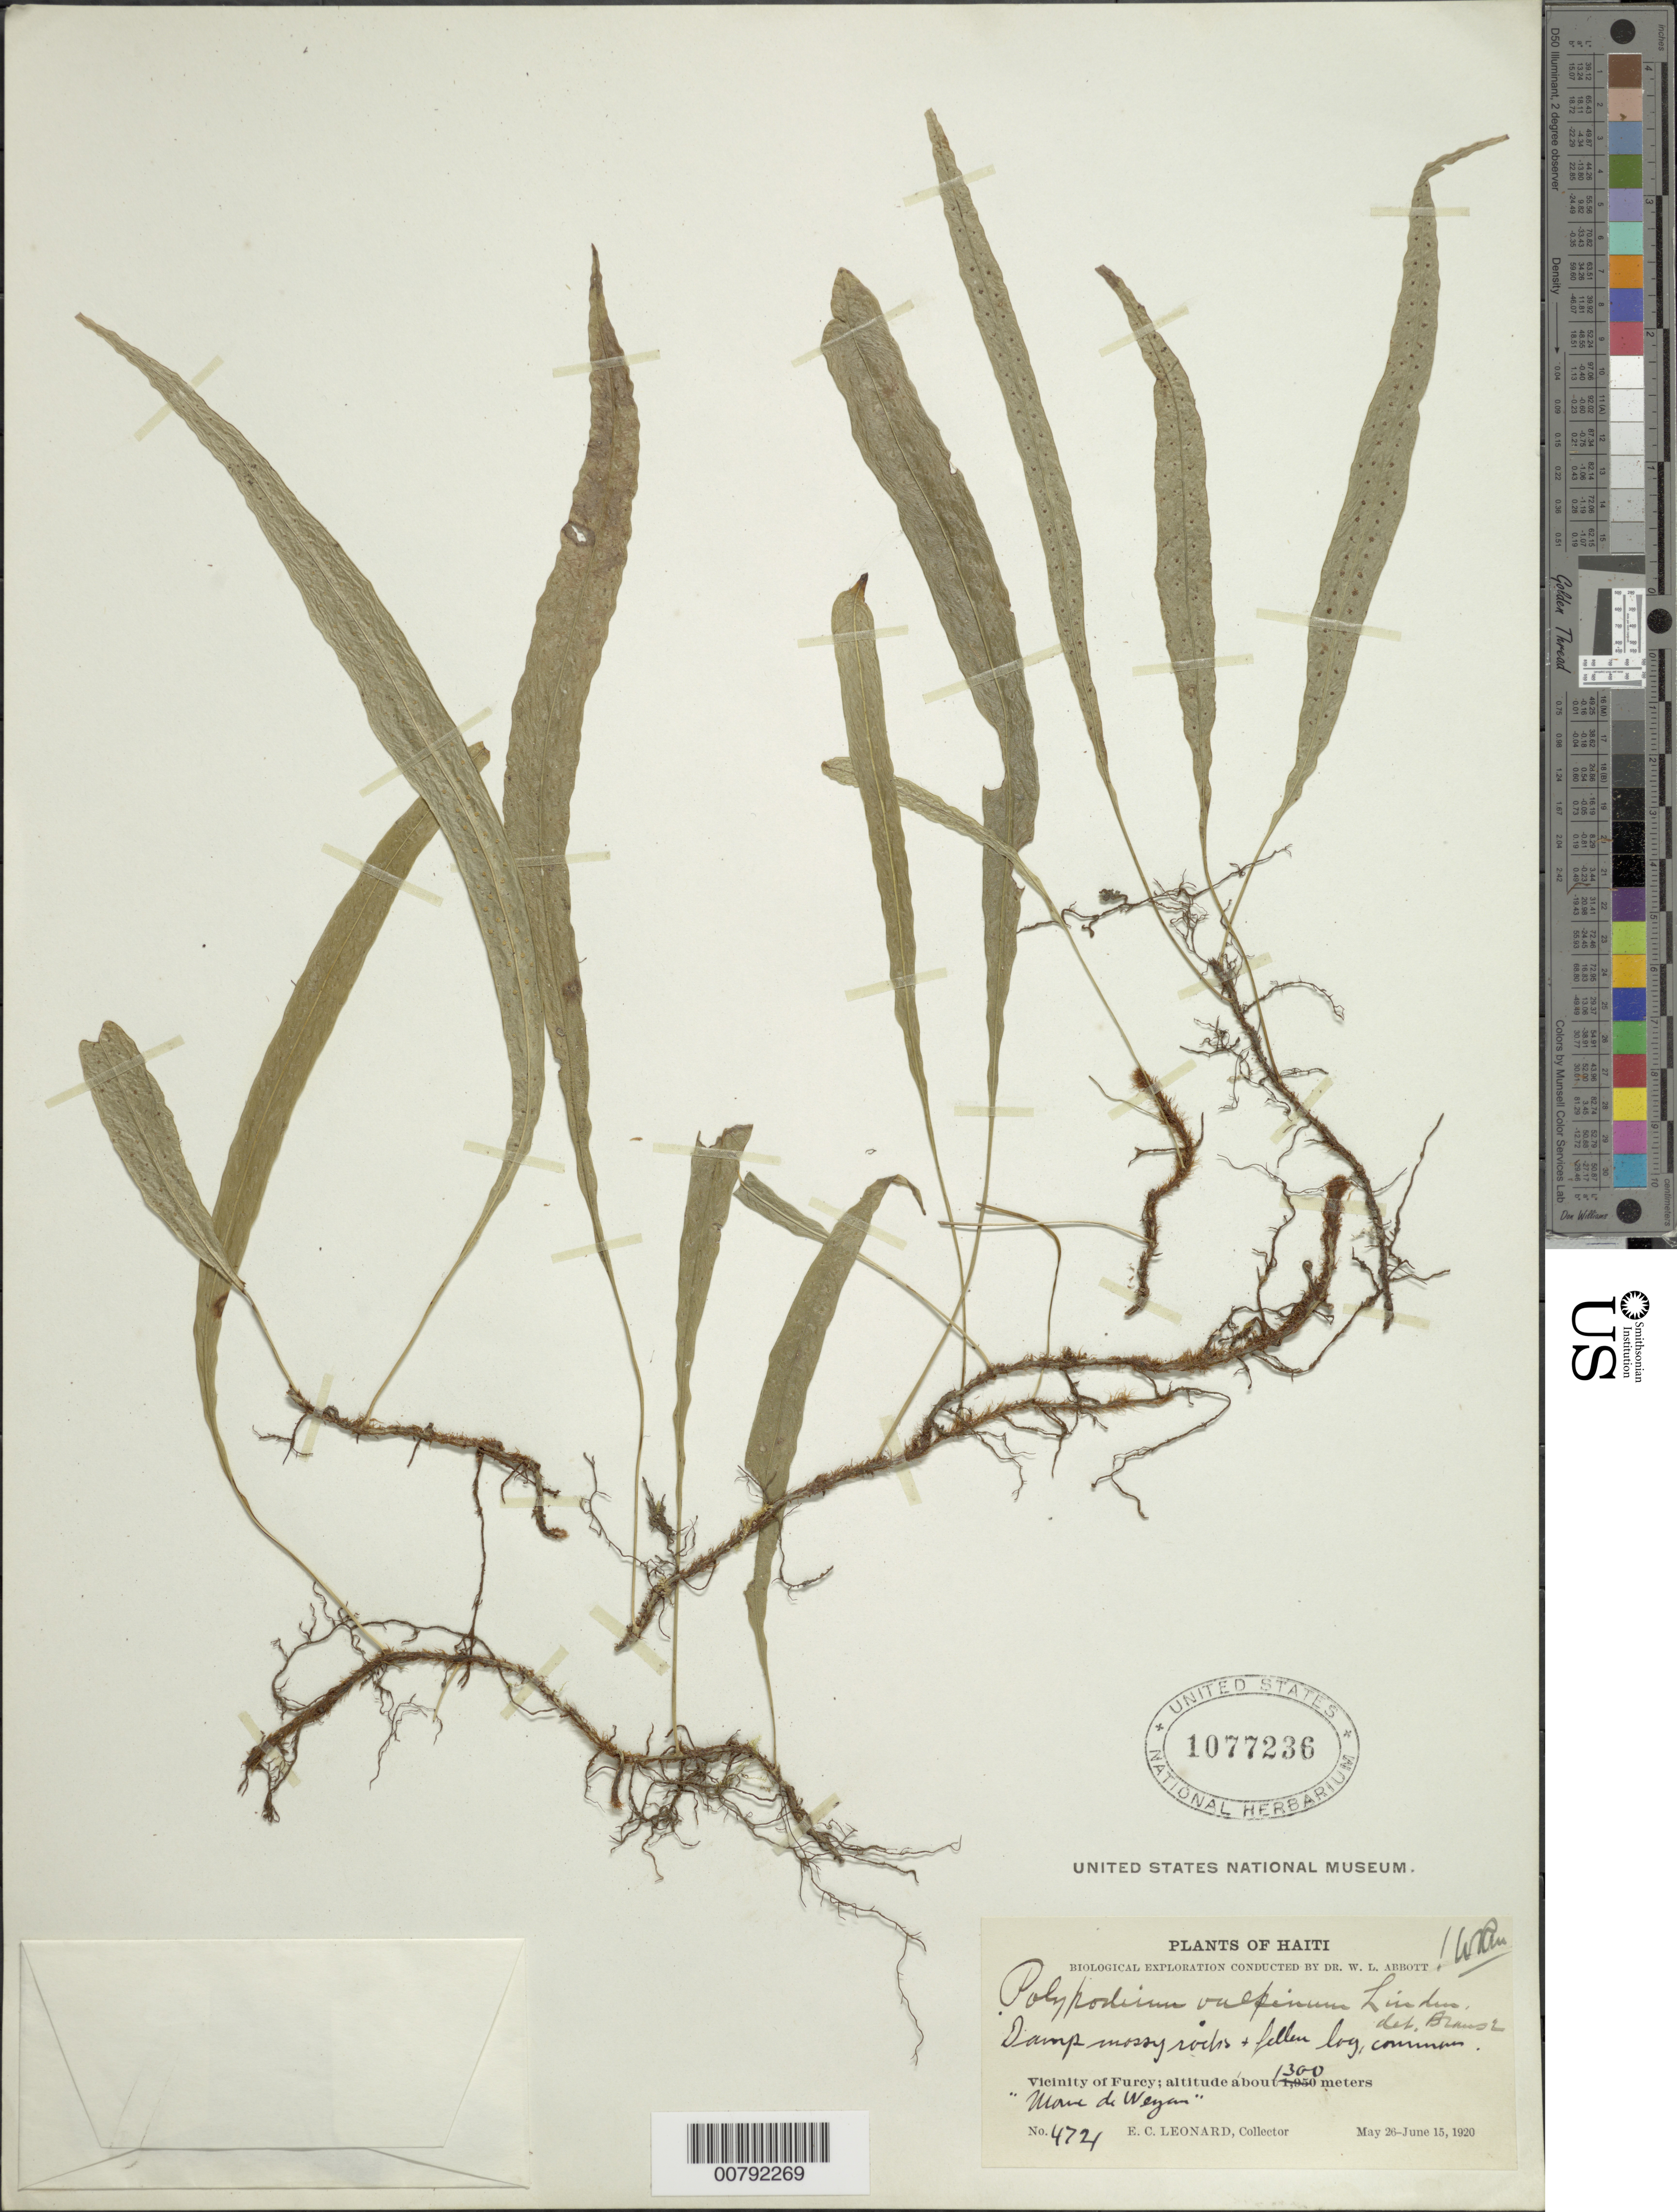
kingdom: Plantae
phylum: Tracheophyta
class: Polypodiopsida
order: Polypodiales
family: Polypodiaceae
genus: Campyloneurum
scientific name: Campyloneurum vulpinum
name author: (Lindm.) Ching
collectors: E. C. Leonard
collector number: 4721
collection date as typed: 26 May 1920 15 Jun 1920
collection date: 1920-05-26/1920-06-15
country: Haiti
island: Hispaniola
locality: Furcy, vicinity; Morne de Weyan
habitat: Damp mossy rocks and fallen log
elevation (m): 1300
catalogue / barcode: US 1077236